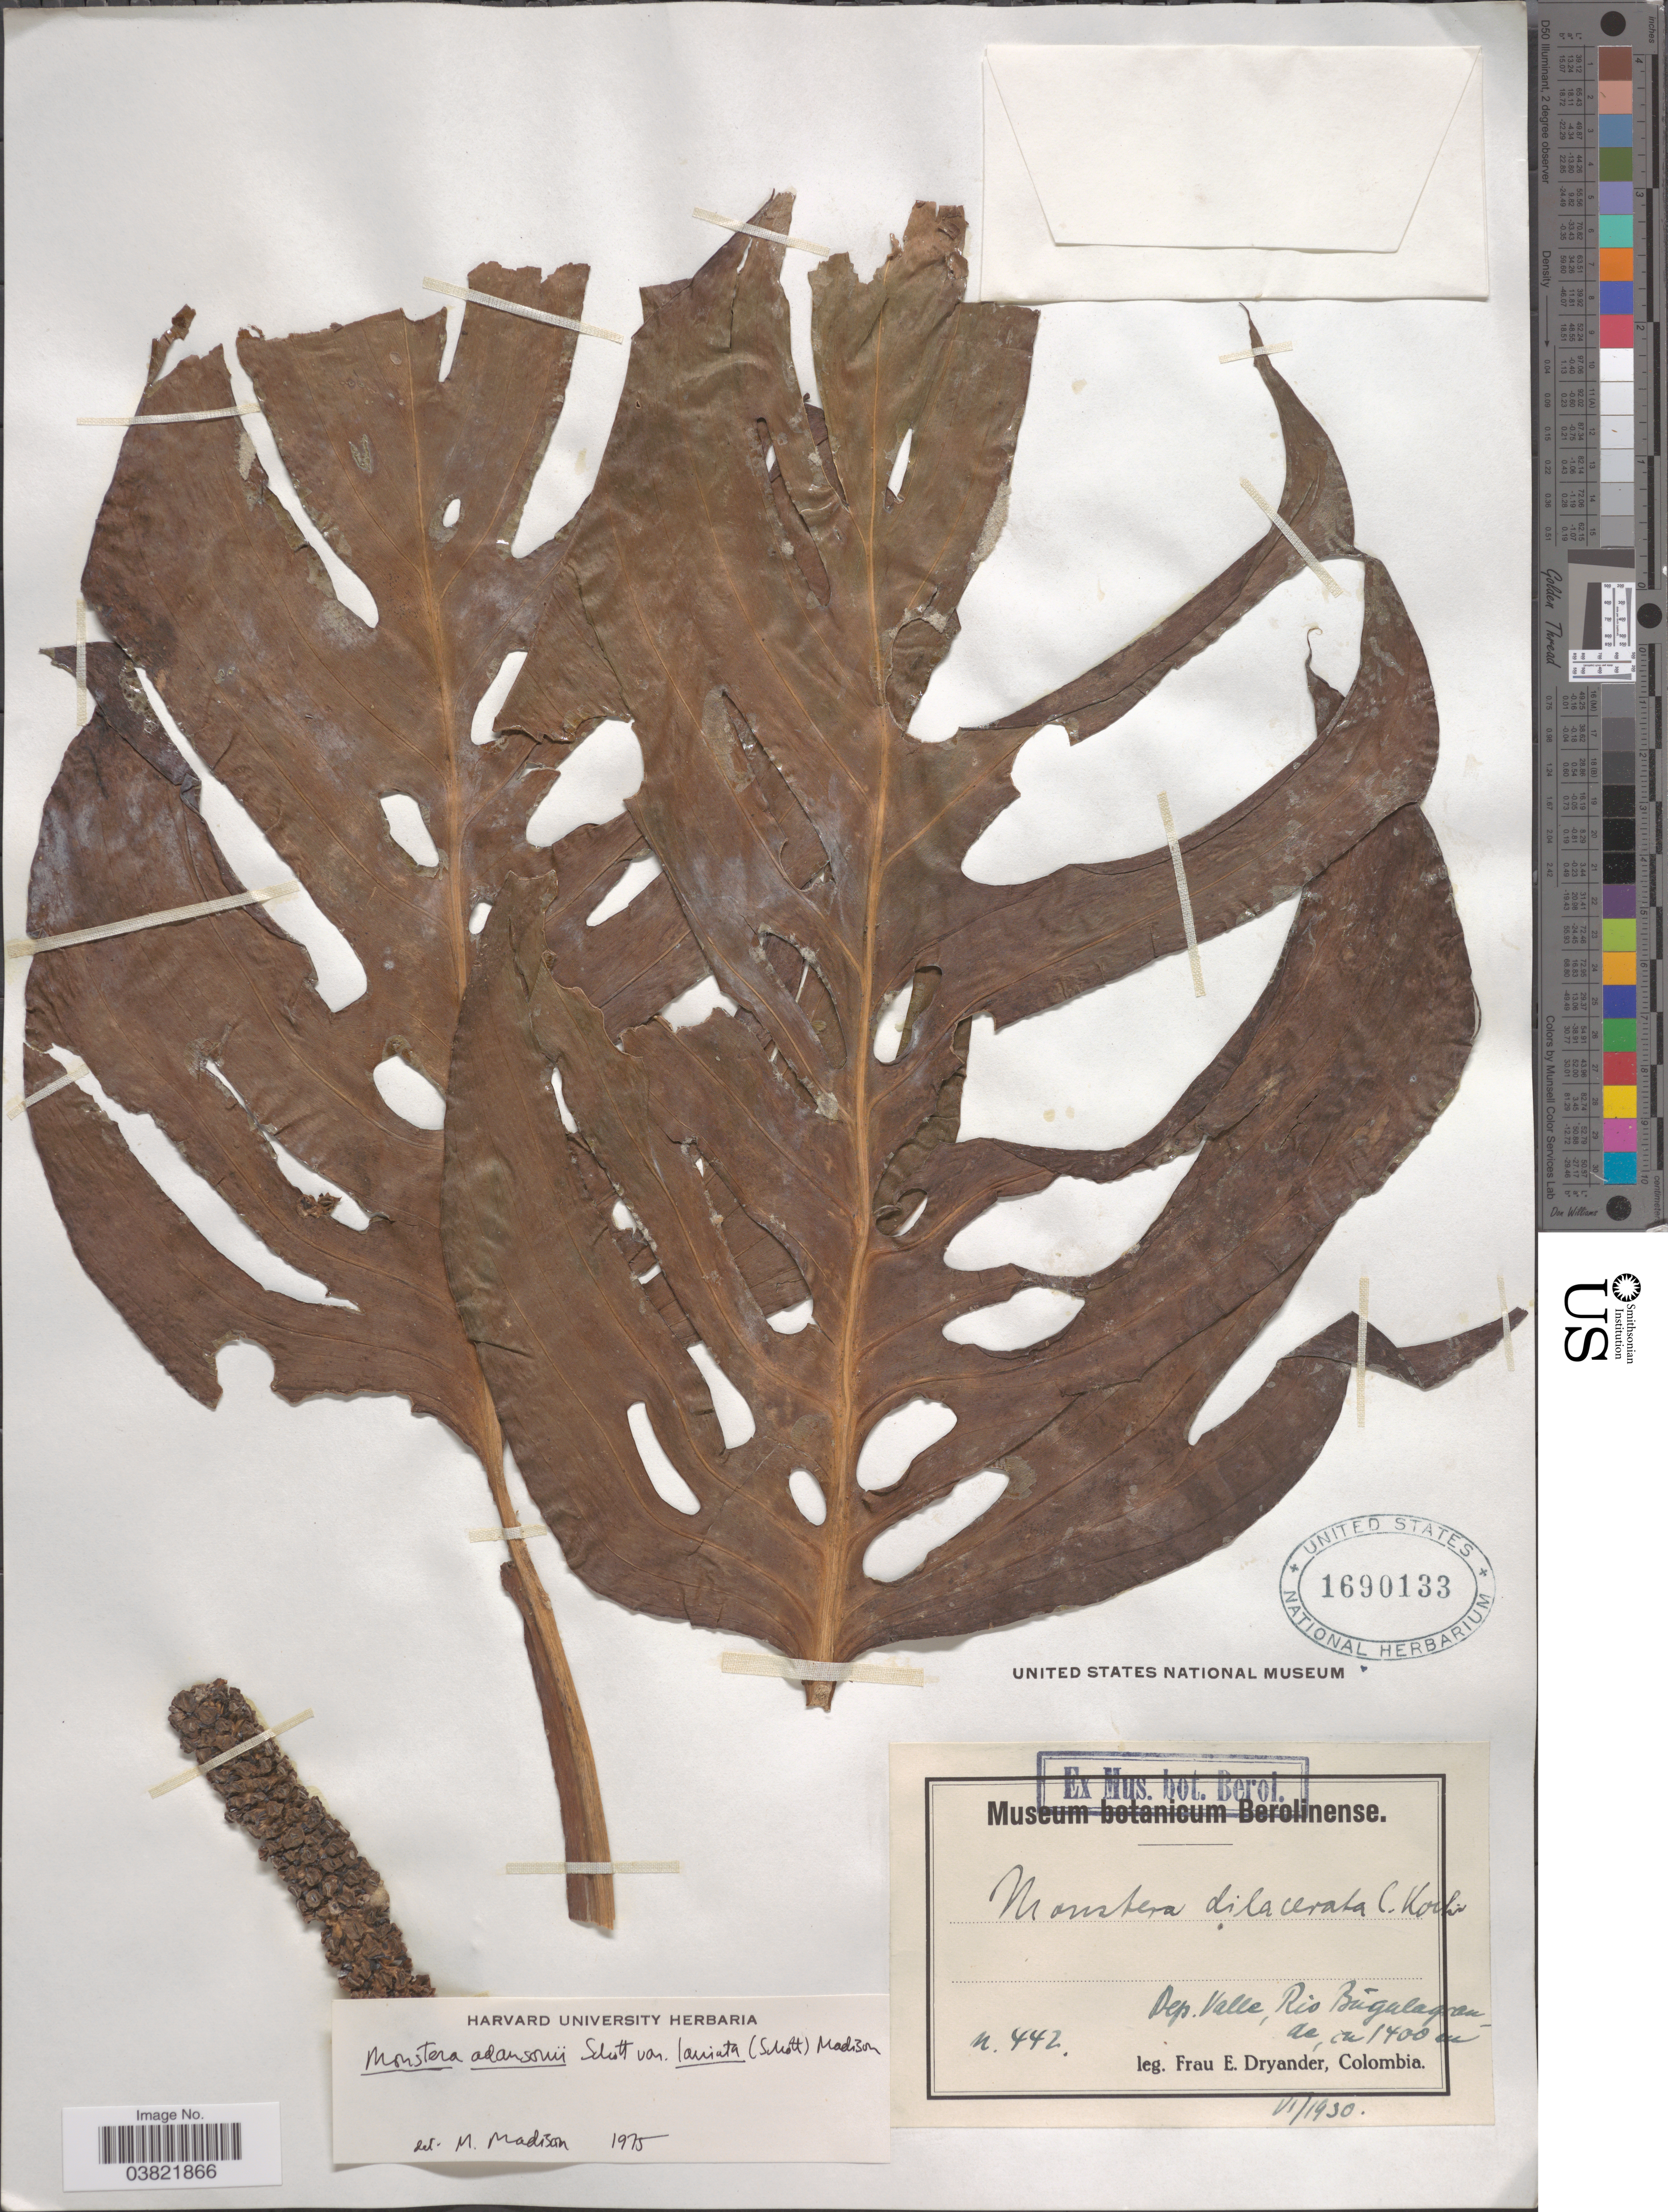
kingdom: Plantae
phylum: Tracheophyta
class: Liliopsida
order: Alismatales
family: Araceae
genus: Monstera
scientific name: Monstera adansonii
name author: Schott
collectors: F. Dryander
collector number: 442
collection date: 1930-06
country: Colombia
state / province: Valle del Cauca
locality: Dep. Valle, Rio Búgalagrande.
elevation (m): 1400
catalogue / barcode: US 1690133